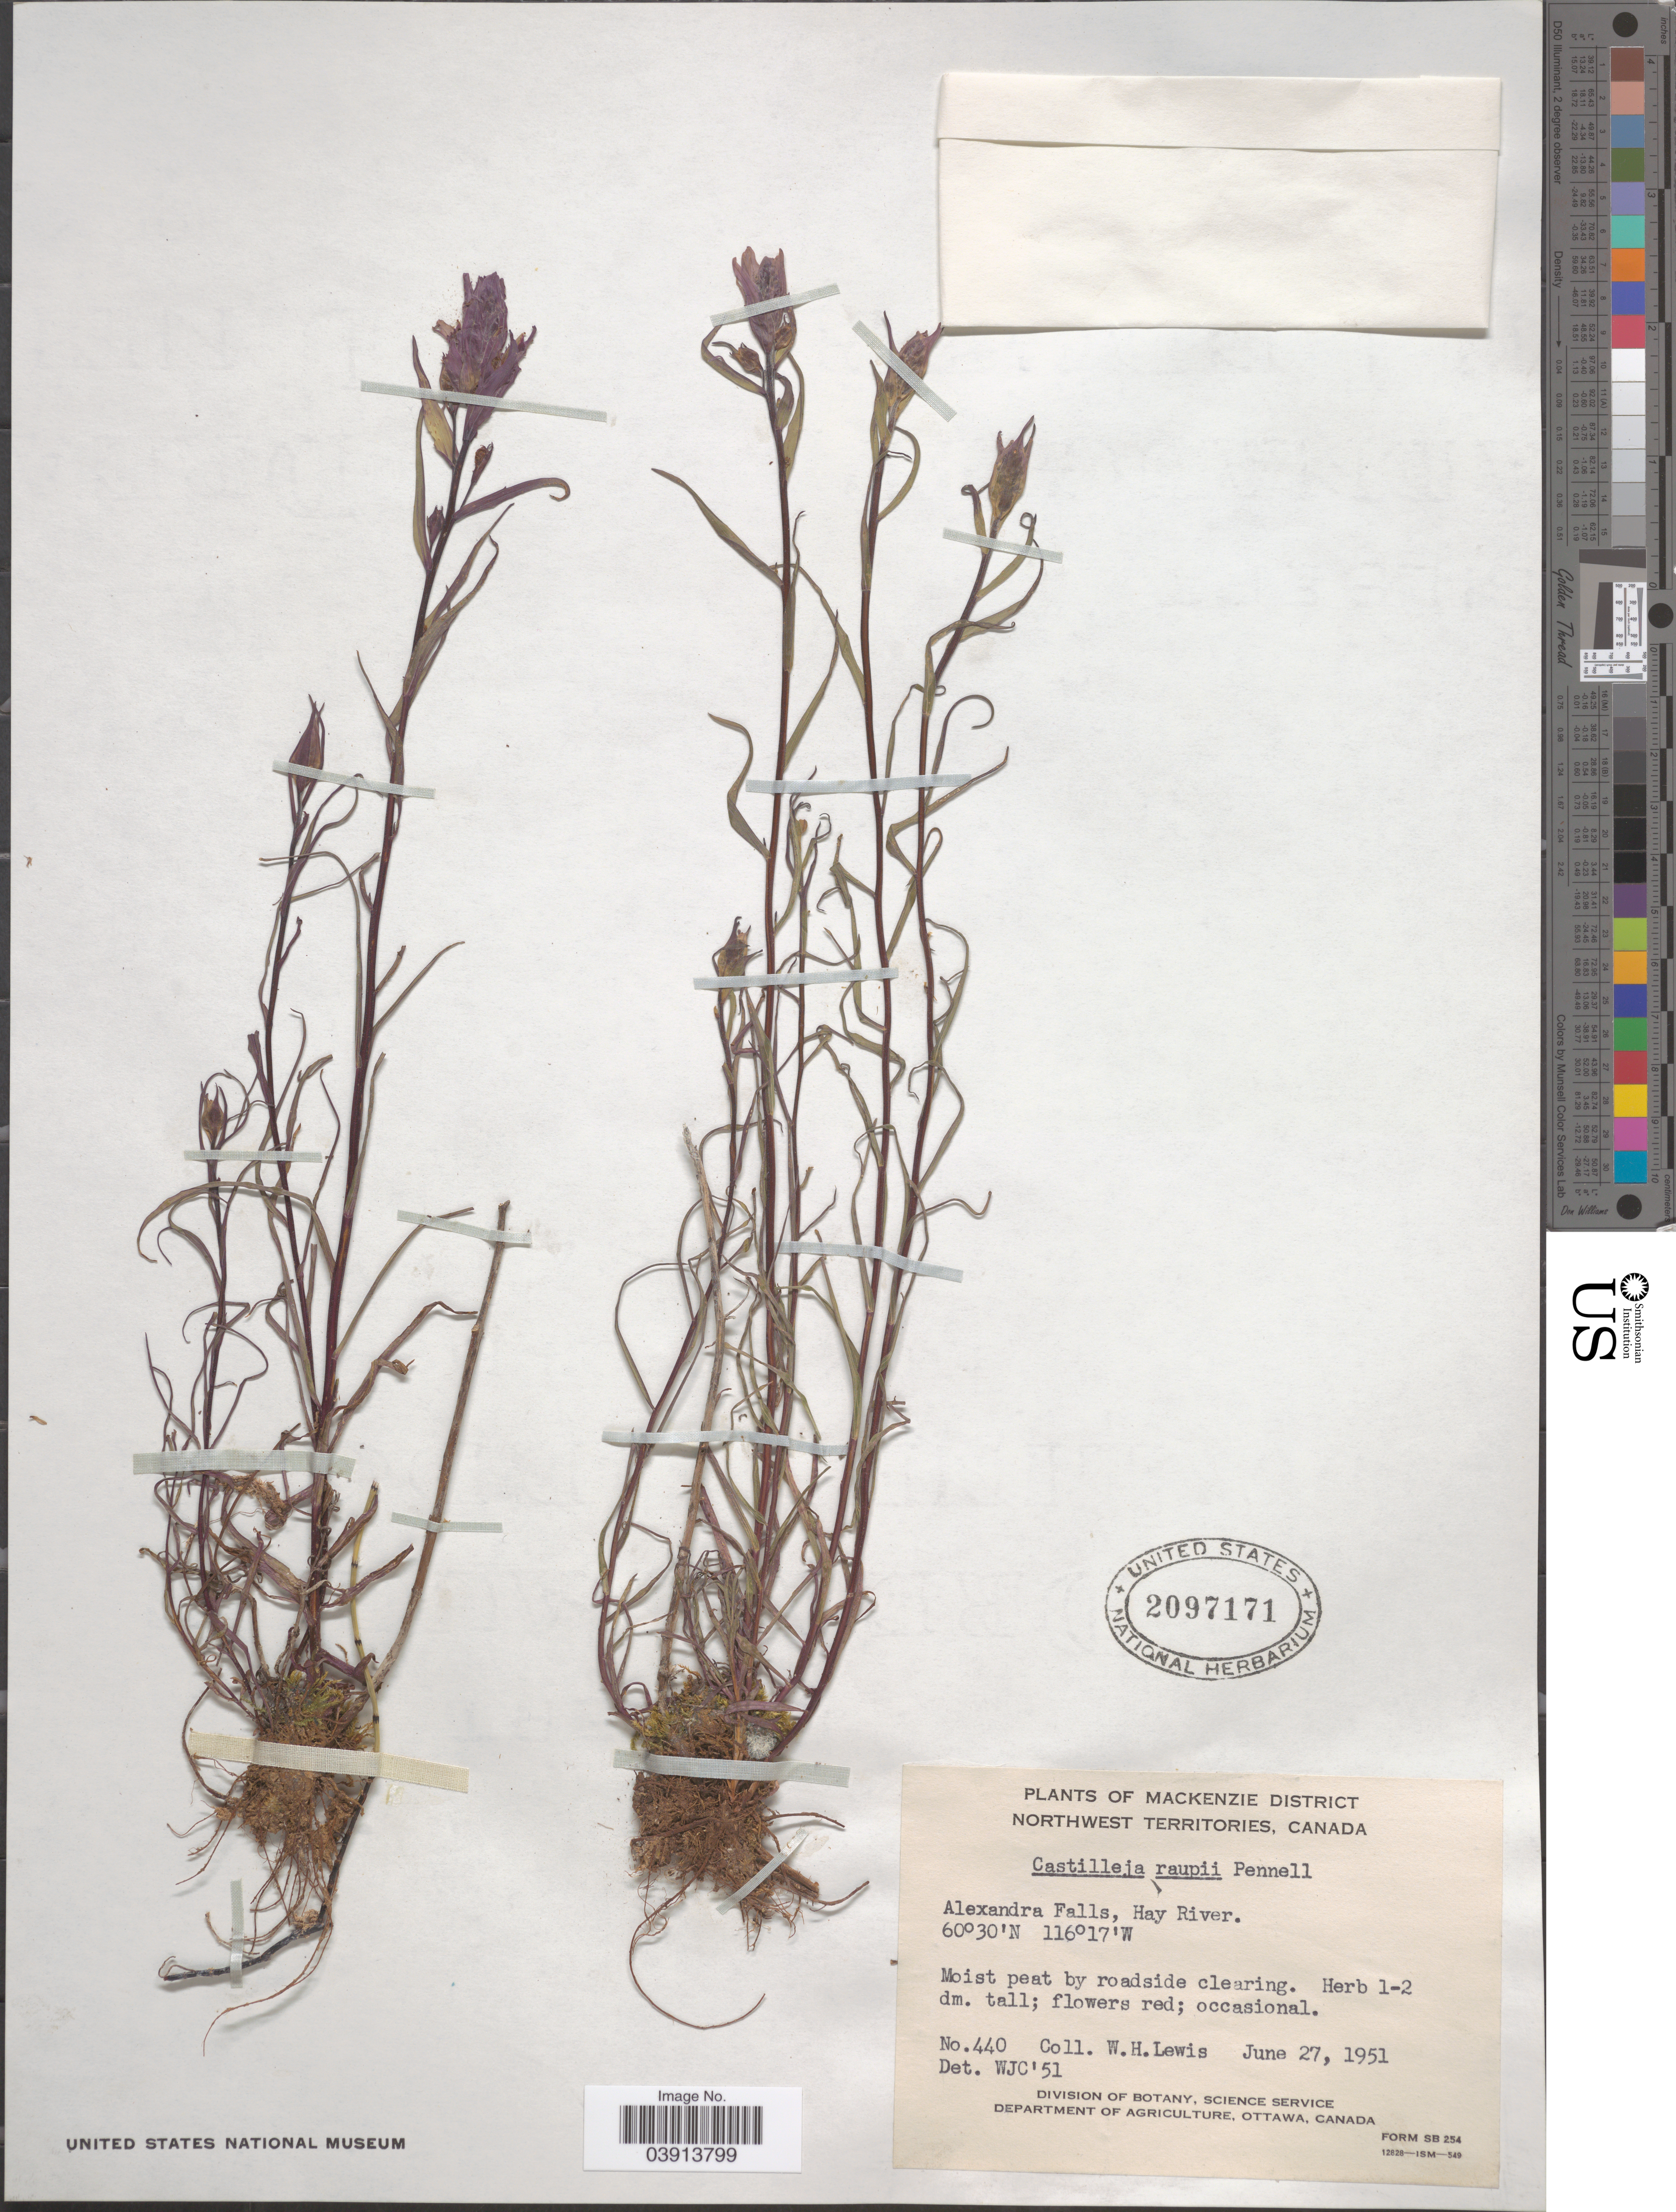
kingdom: Plantae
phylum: Tracheophyta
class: Magnoliopsida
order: Lamiales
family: Orobanchaceae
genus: Castilleja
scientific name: Castilleja raupii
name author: Pennell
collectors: W. H. Lewis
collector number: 440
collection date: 1951-06-27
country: Canada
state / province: Northwest Territories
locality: Mackenzie District. Alexandra Falls, Hay River.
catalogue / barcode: US 2097171